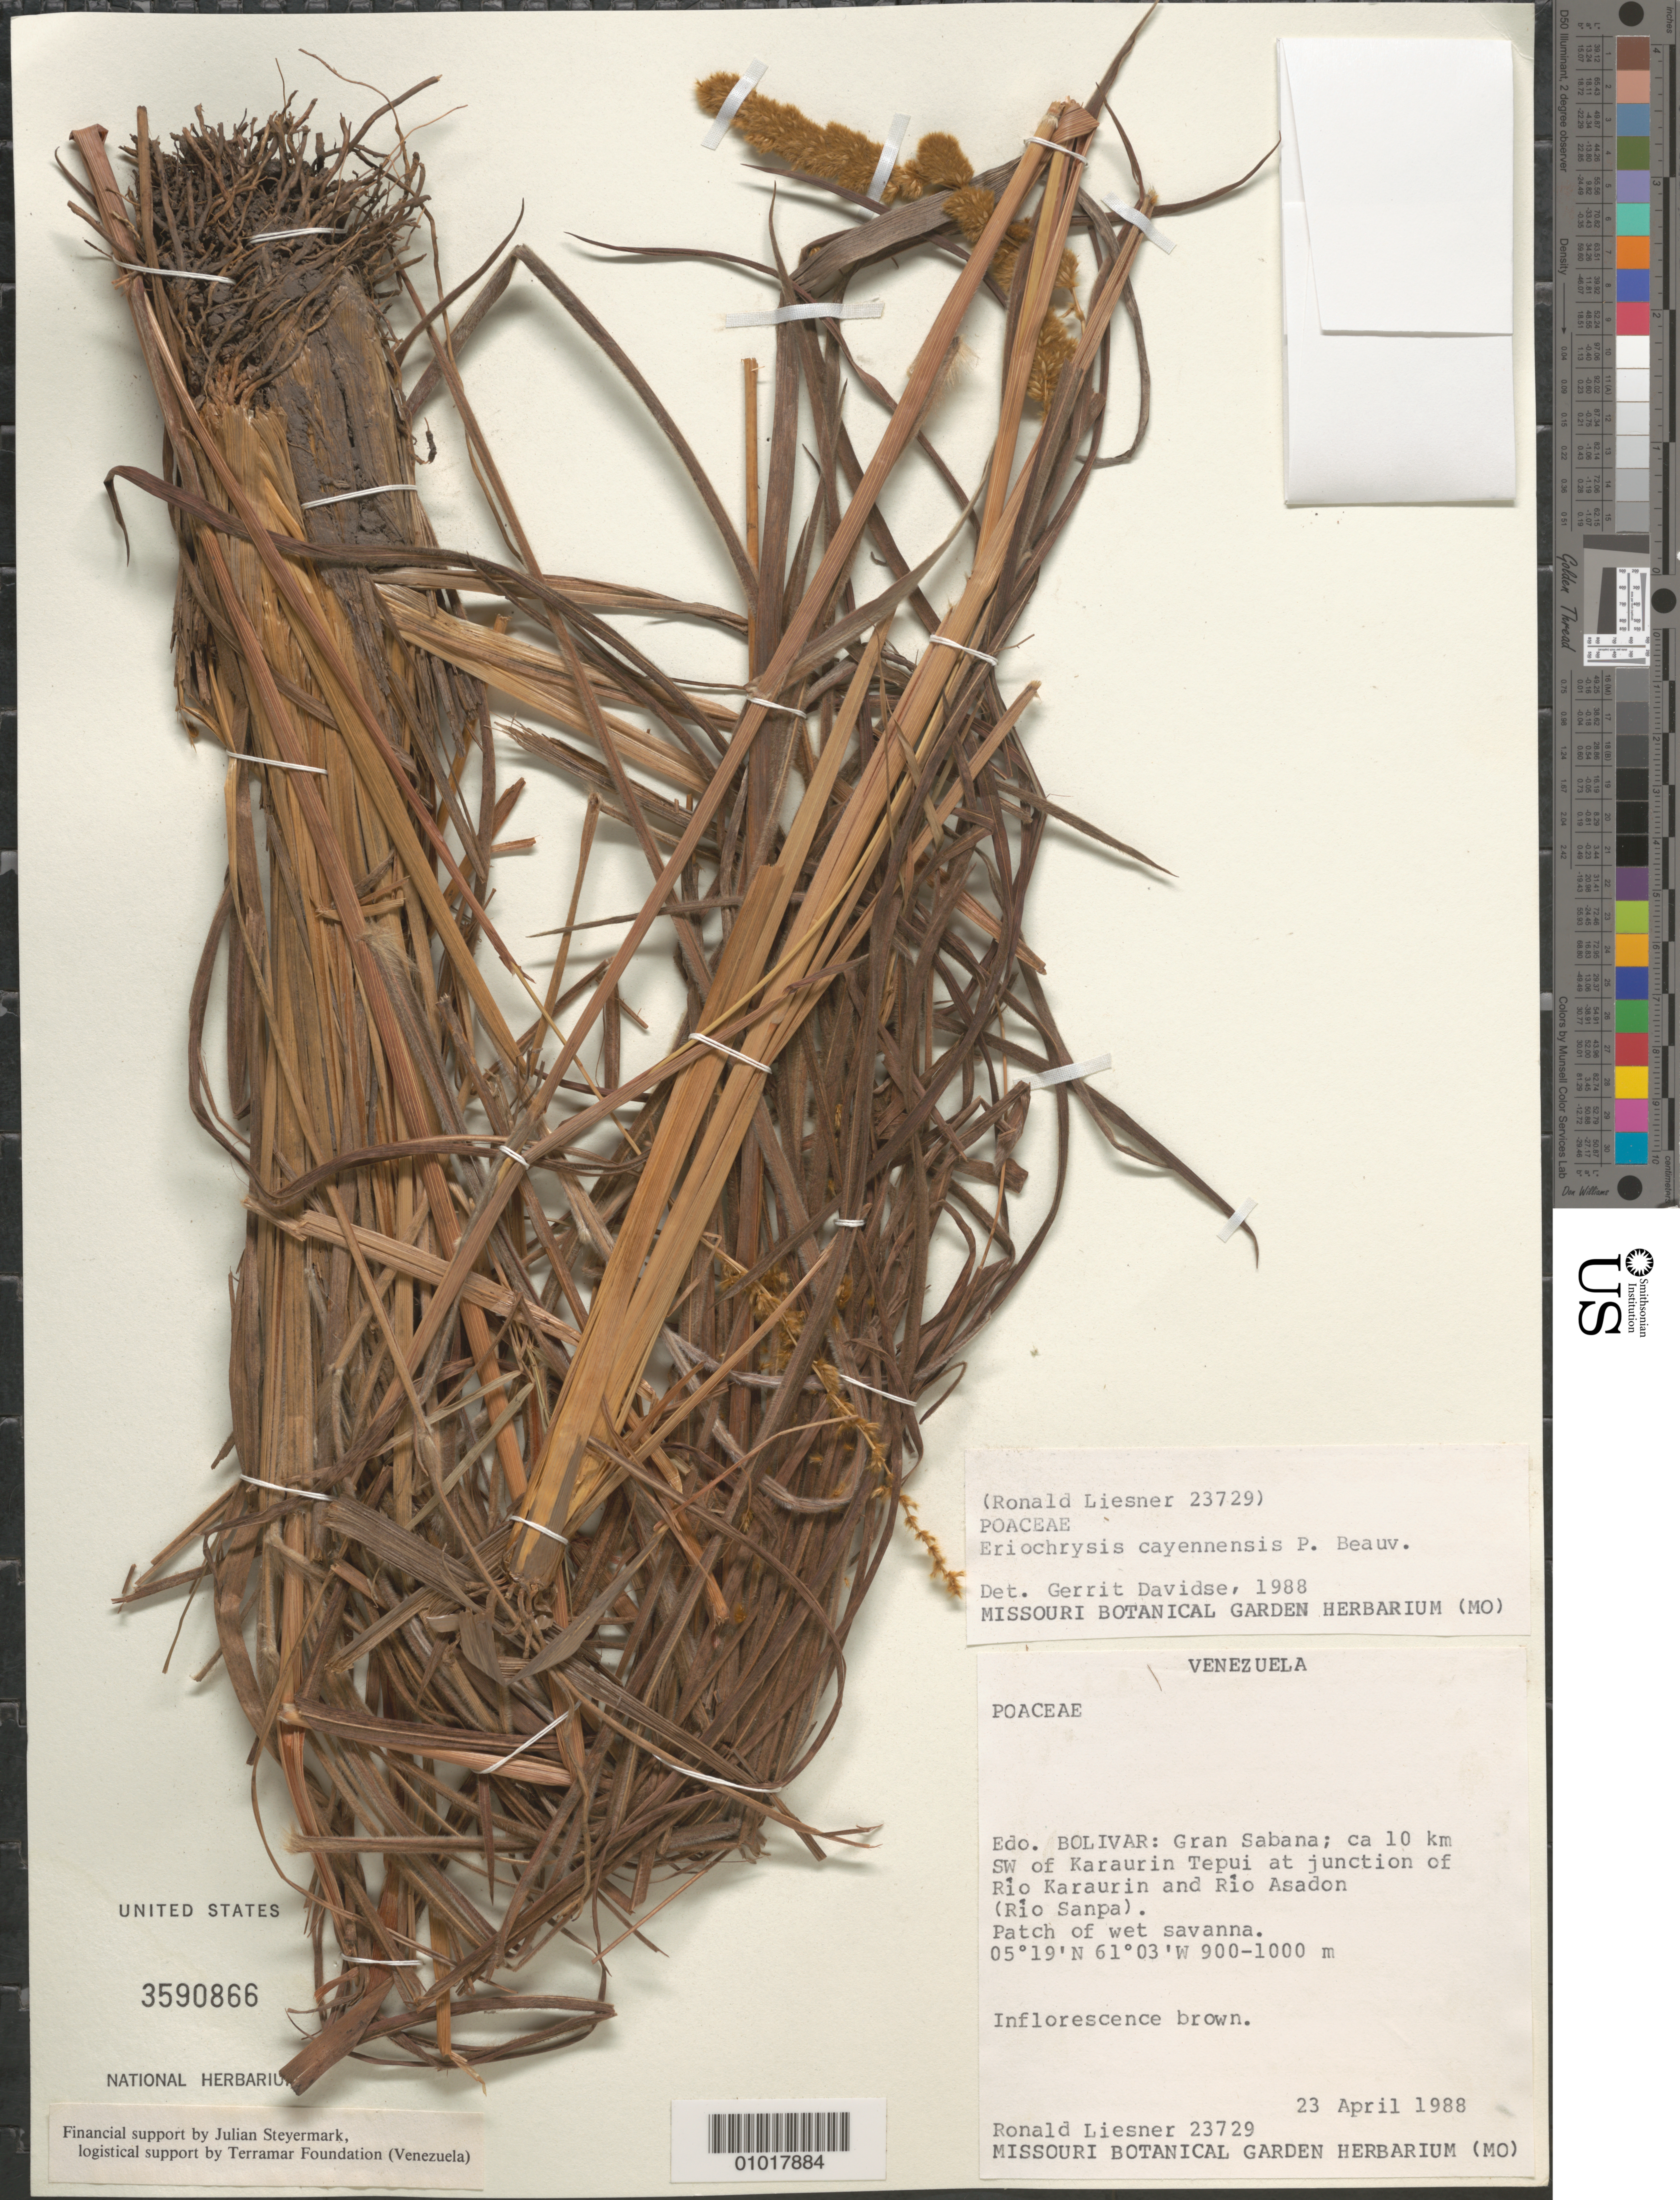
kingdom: Plantae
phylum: Tracheophyta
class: Liliopsida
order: Poales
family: Poaceae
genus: Eriochrysis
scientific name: Eriochrysis cayennensis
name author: P. Beauv.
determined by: Davidse, Gerrit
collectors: R. L. Liesner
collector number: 23729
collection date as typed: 23-Apr-88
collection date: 1988-04-23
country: Venezuela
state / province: Bolívar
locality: Gran Sabana; ca. 10 km SW of Karaurin Tepui at junction of Rio Karaurin and Rio Asadon (Rio Sanpa.)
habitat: Patch of wet savanna.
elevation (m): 900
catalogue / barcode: US 3590866